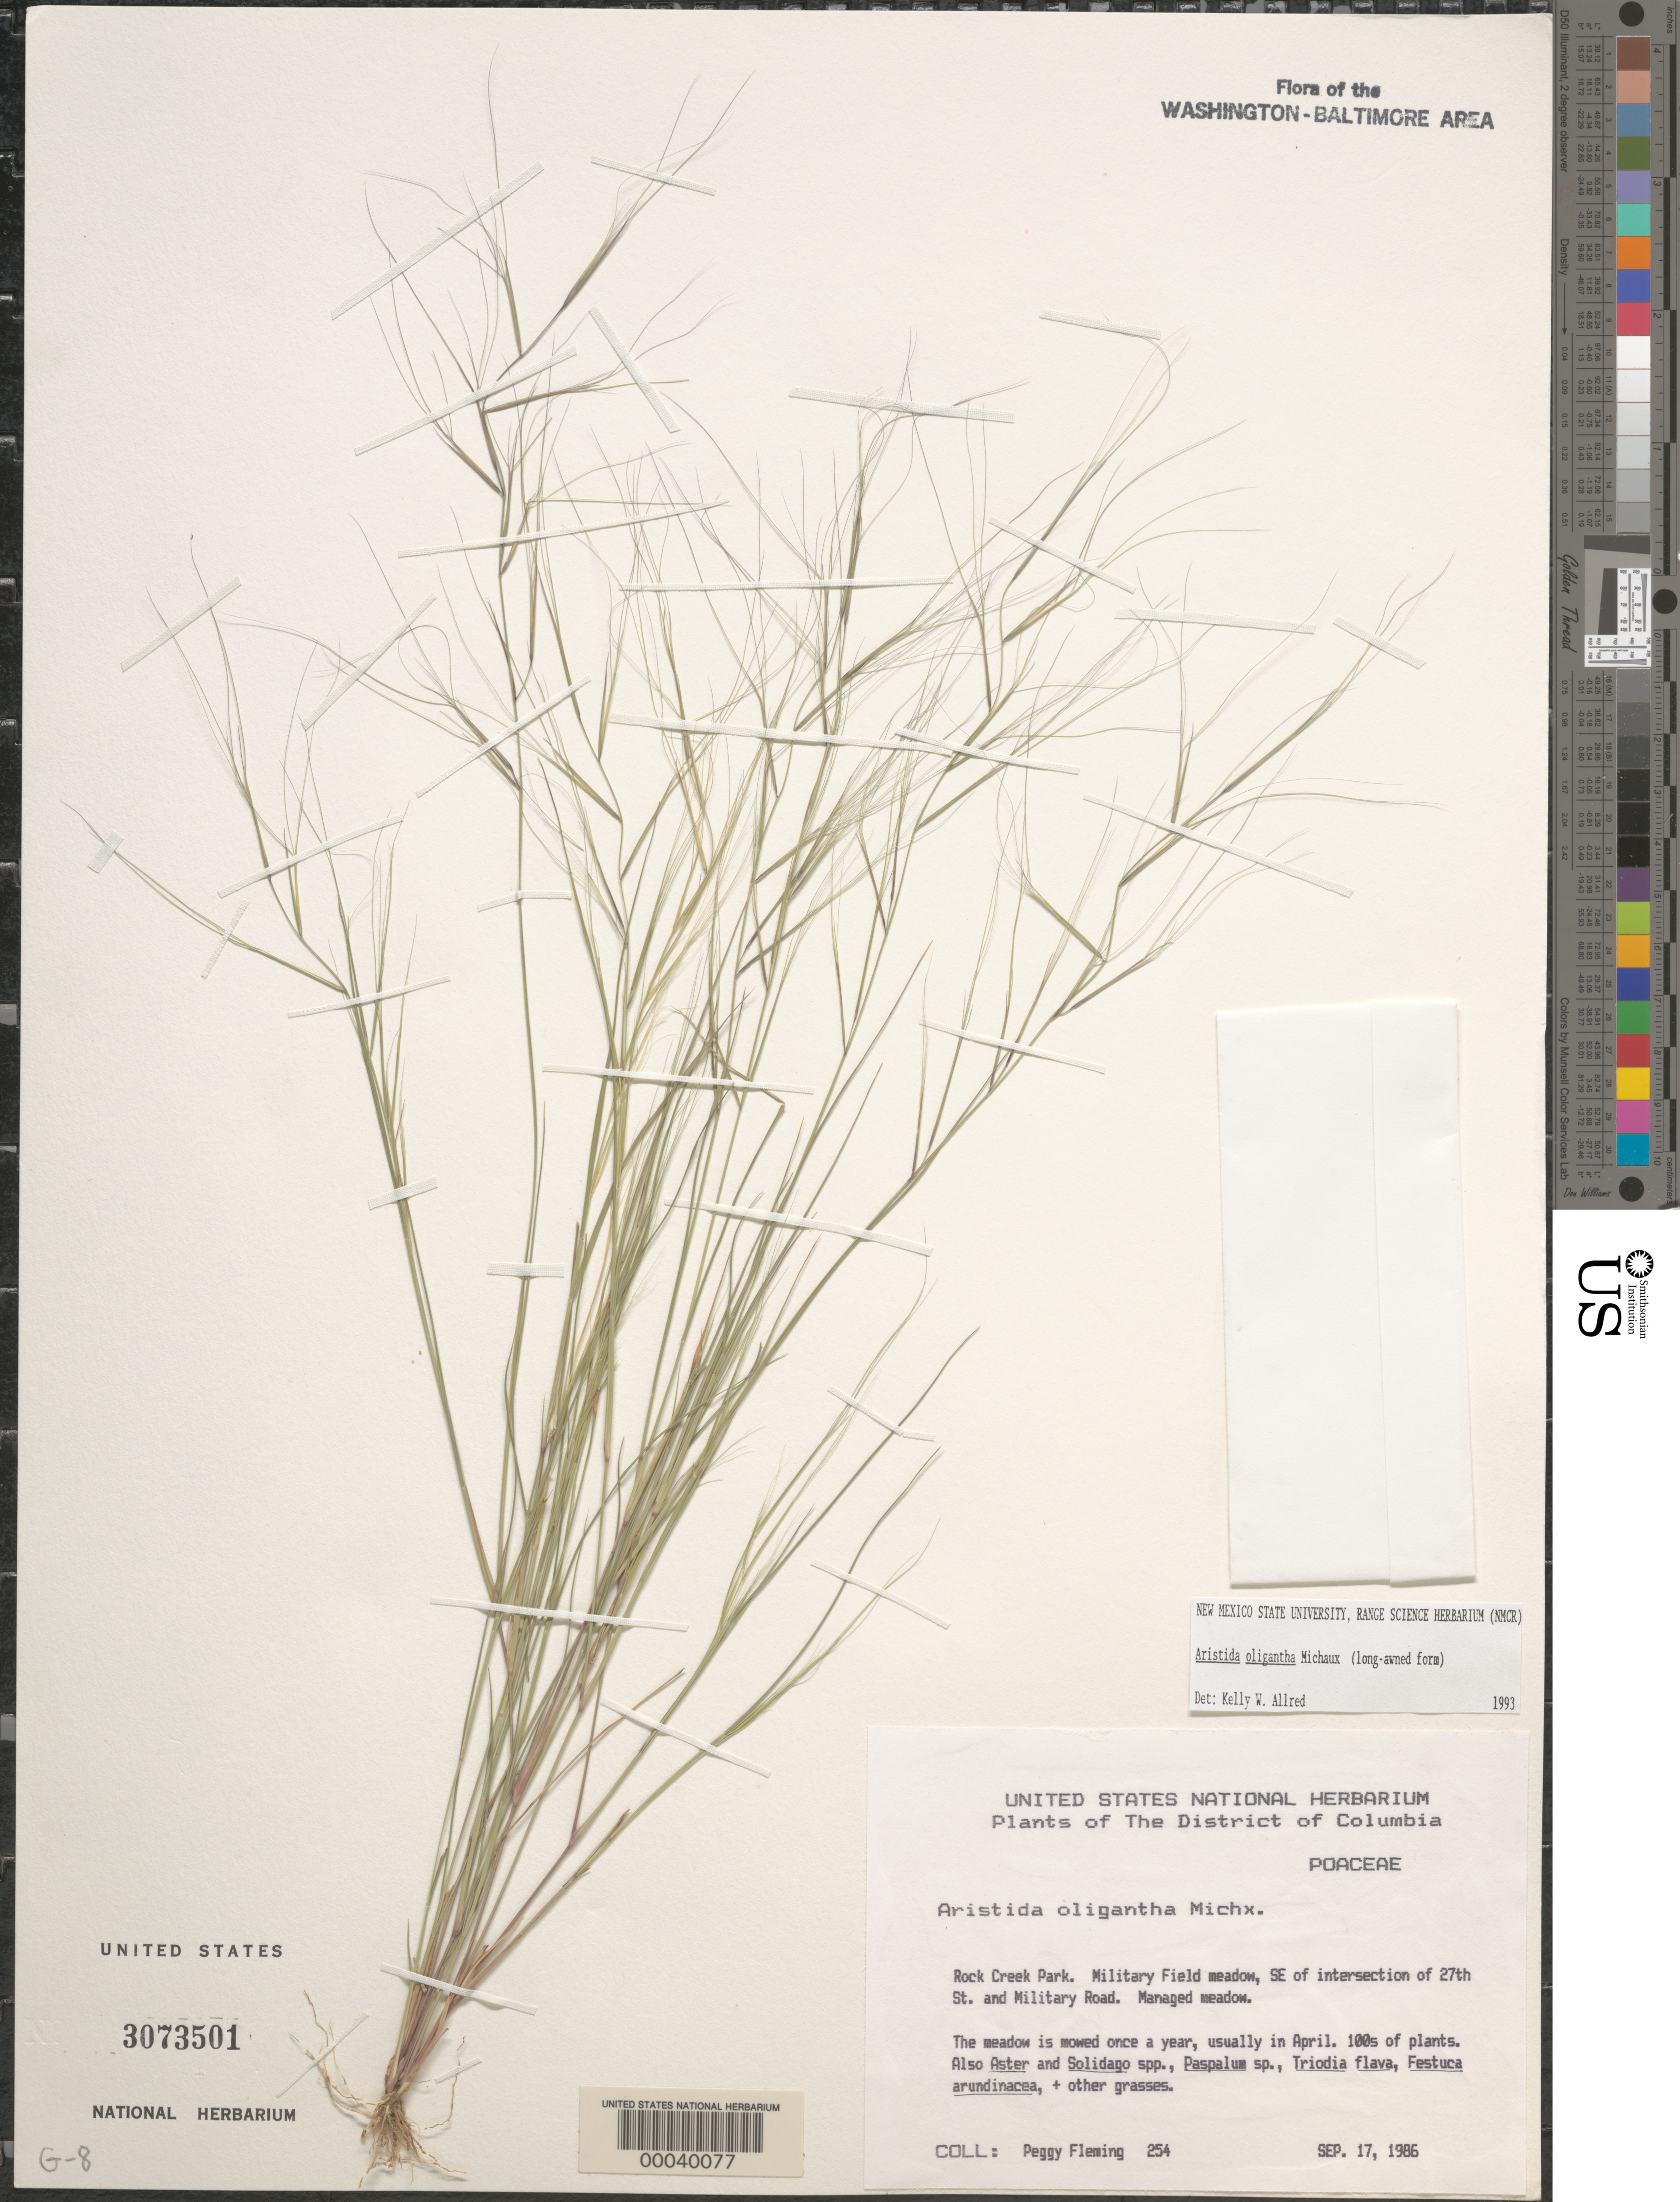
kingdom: Plantae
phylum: Tracheophyta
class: Liliopsida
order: Poales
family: Poaceae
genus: Aristida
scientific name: Aristida oligantha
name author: Michx.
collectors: P. Fleming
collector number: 254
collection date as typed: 17 Sep 1986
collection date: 1986-09-17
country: United States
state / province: District of Columbia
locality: Rock Creek Park, 7th St. and Military road. Rock Creek Park and Vicinity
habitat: Managed meadow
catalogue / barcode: US 3073501